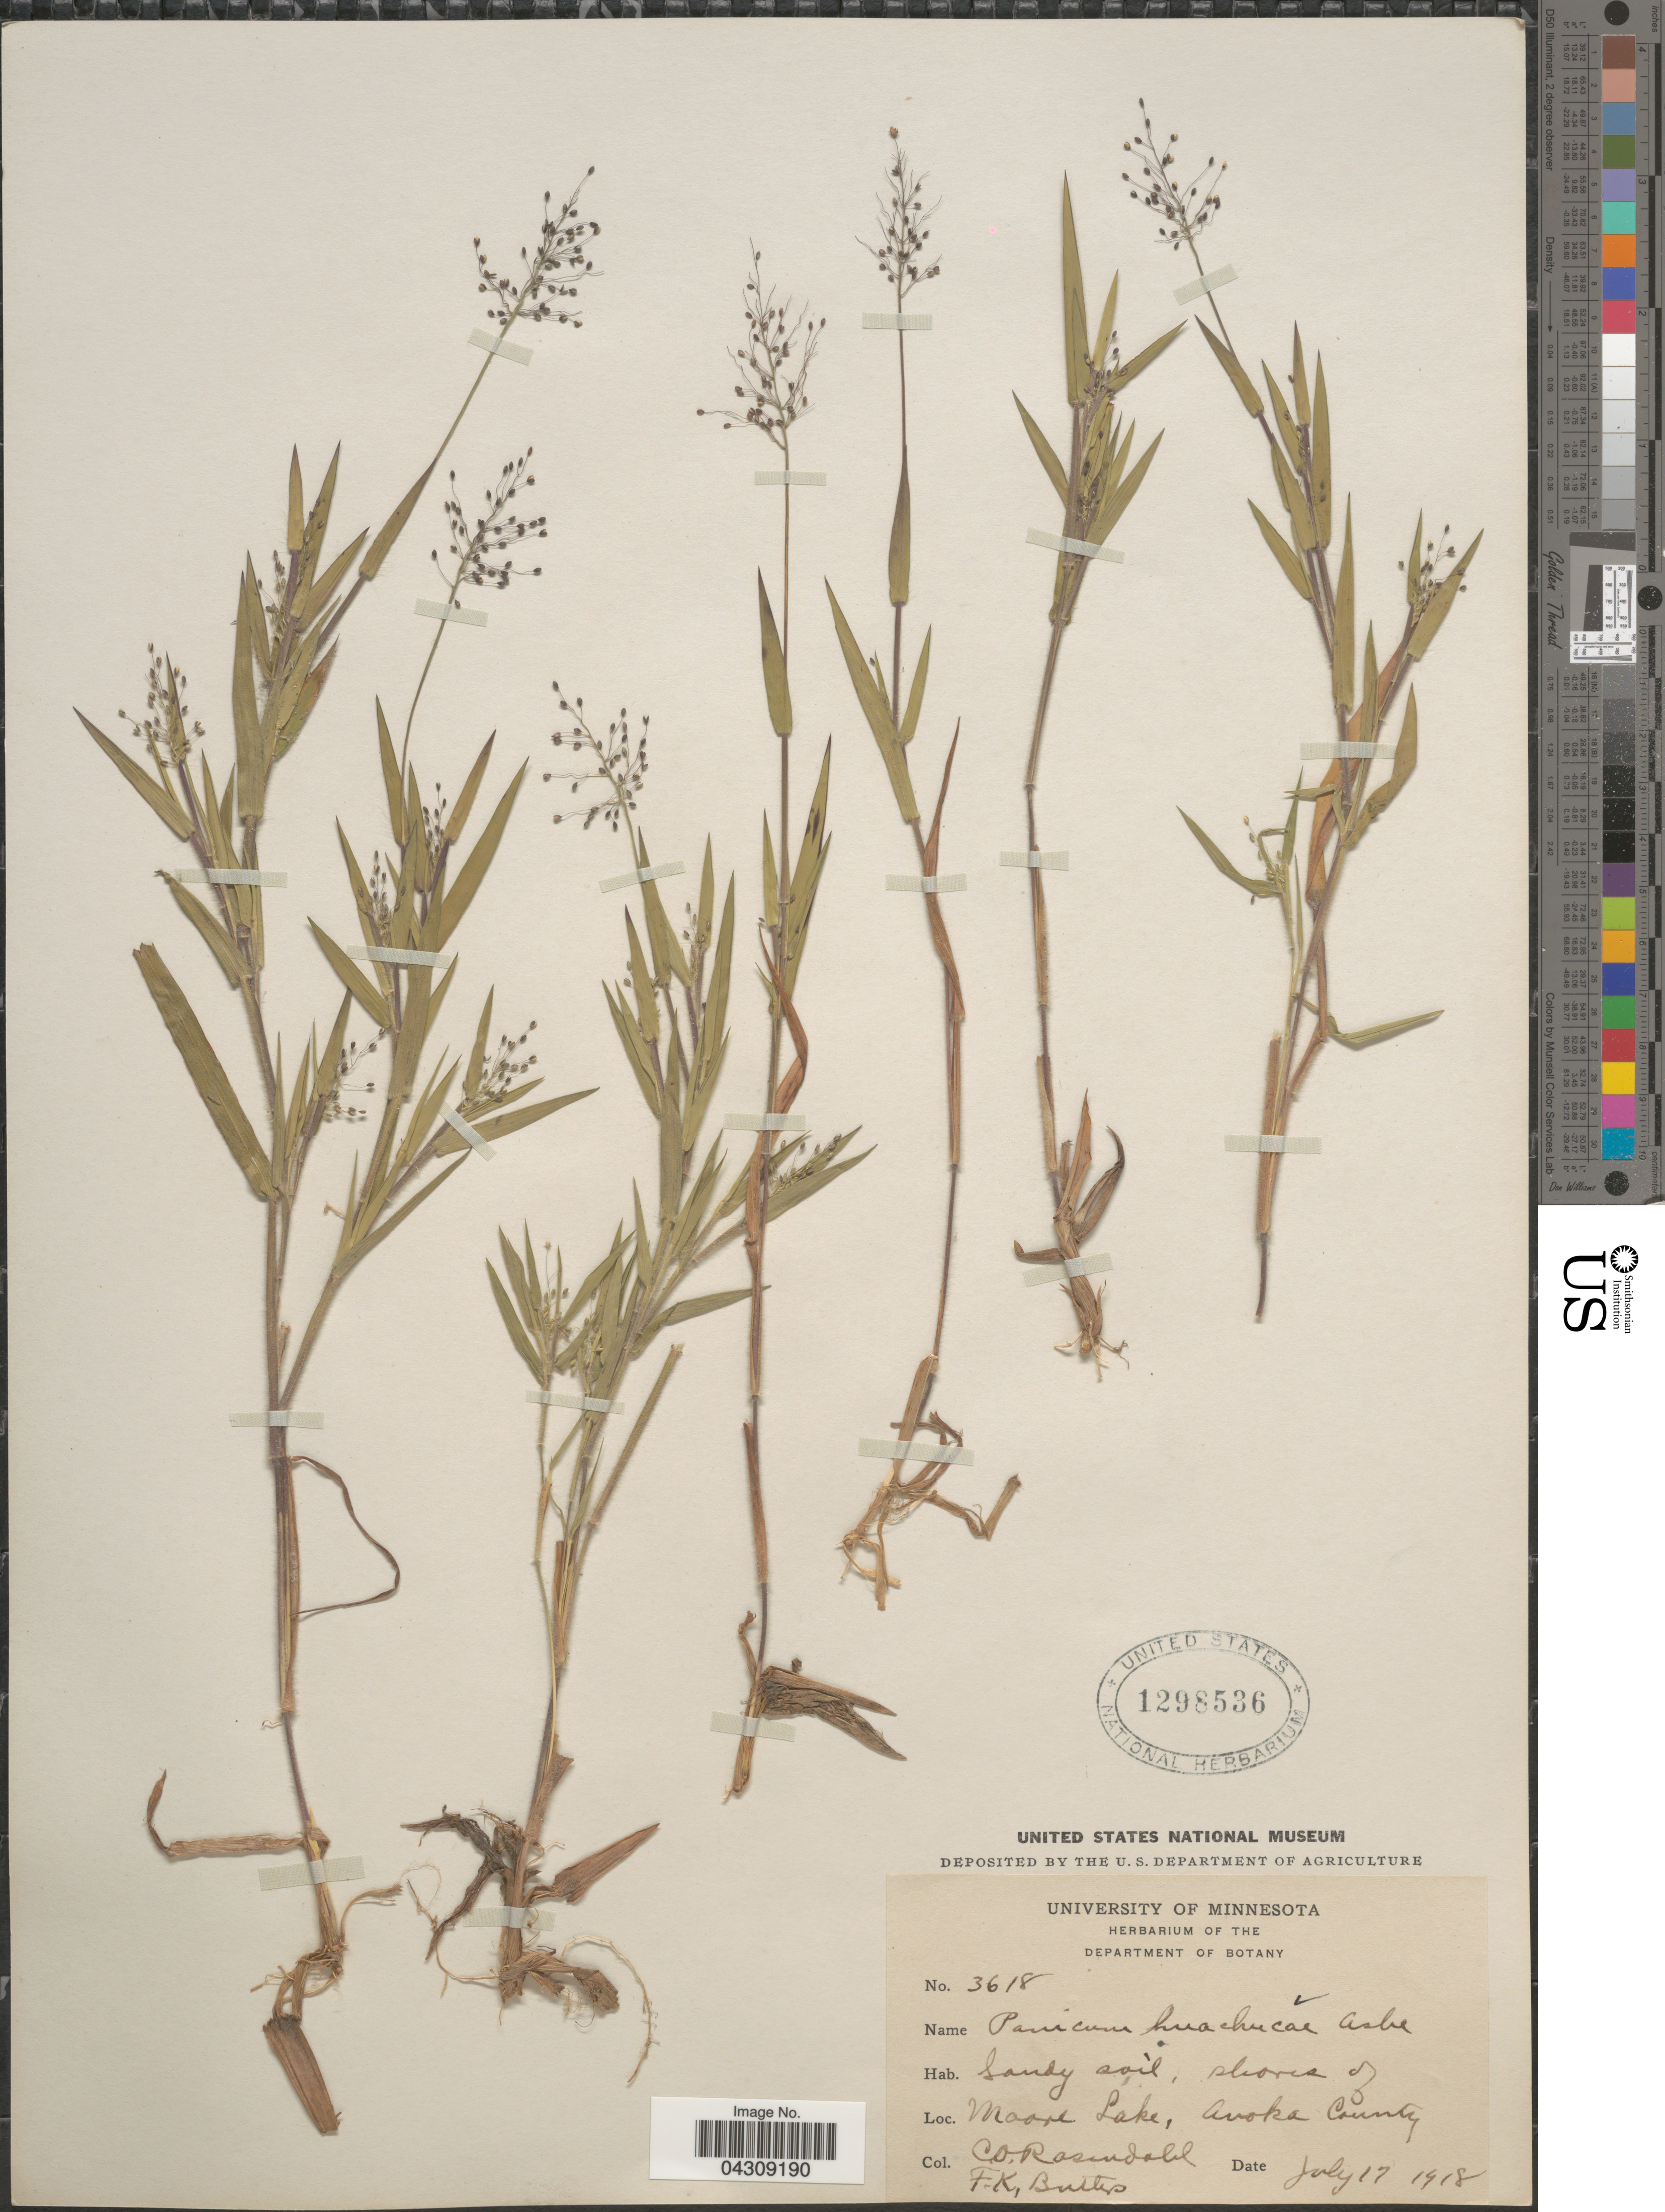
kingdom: Plantae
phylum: Tracheophyta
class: Liliopsida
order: Poales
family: Poaceae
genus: Dichanthelium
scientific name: Dichanthelium acuminatum var. acuminatum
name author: (Sw.) Gould & C.A. Clark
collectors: C. O. Rosendahl & F. K. Butters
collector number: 3618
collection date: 1918-07-17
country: United States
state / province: Minnesota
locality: Shores of Moore Lake, Anoka County.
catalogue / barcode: US 1298536